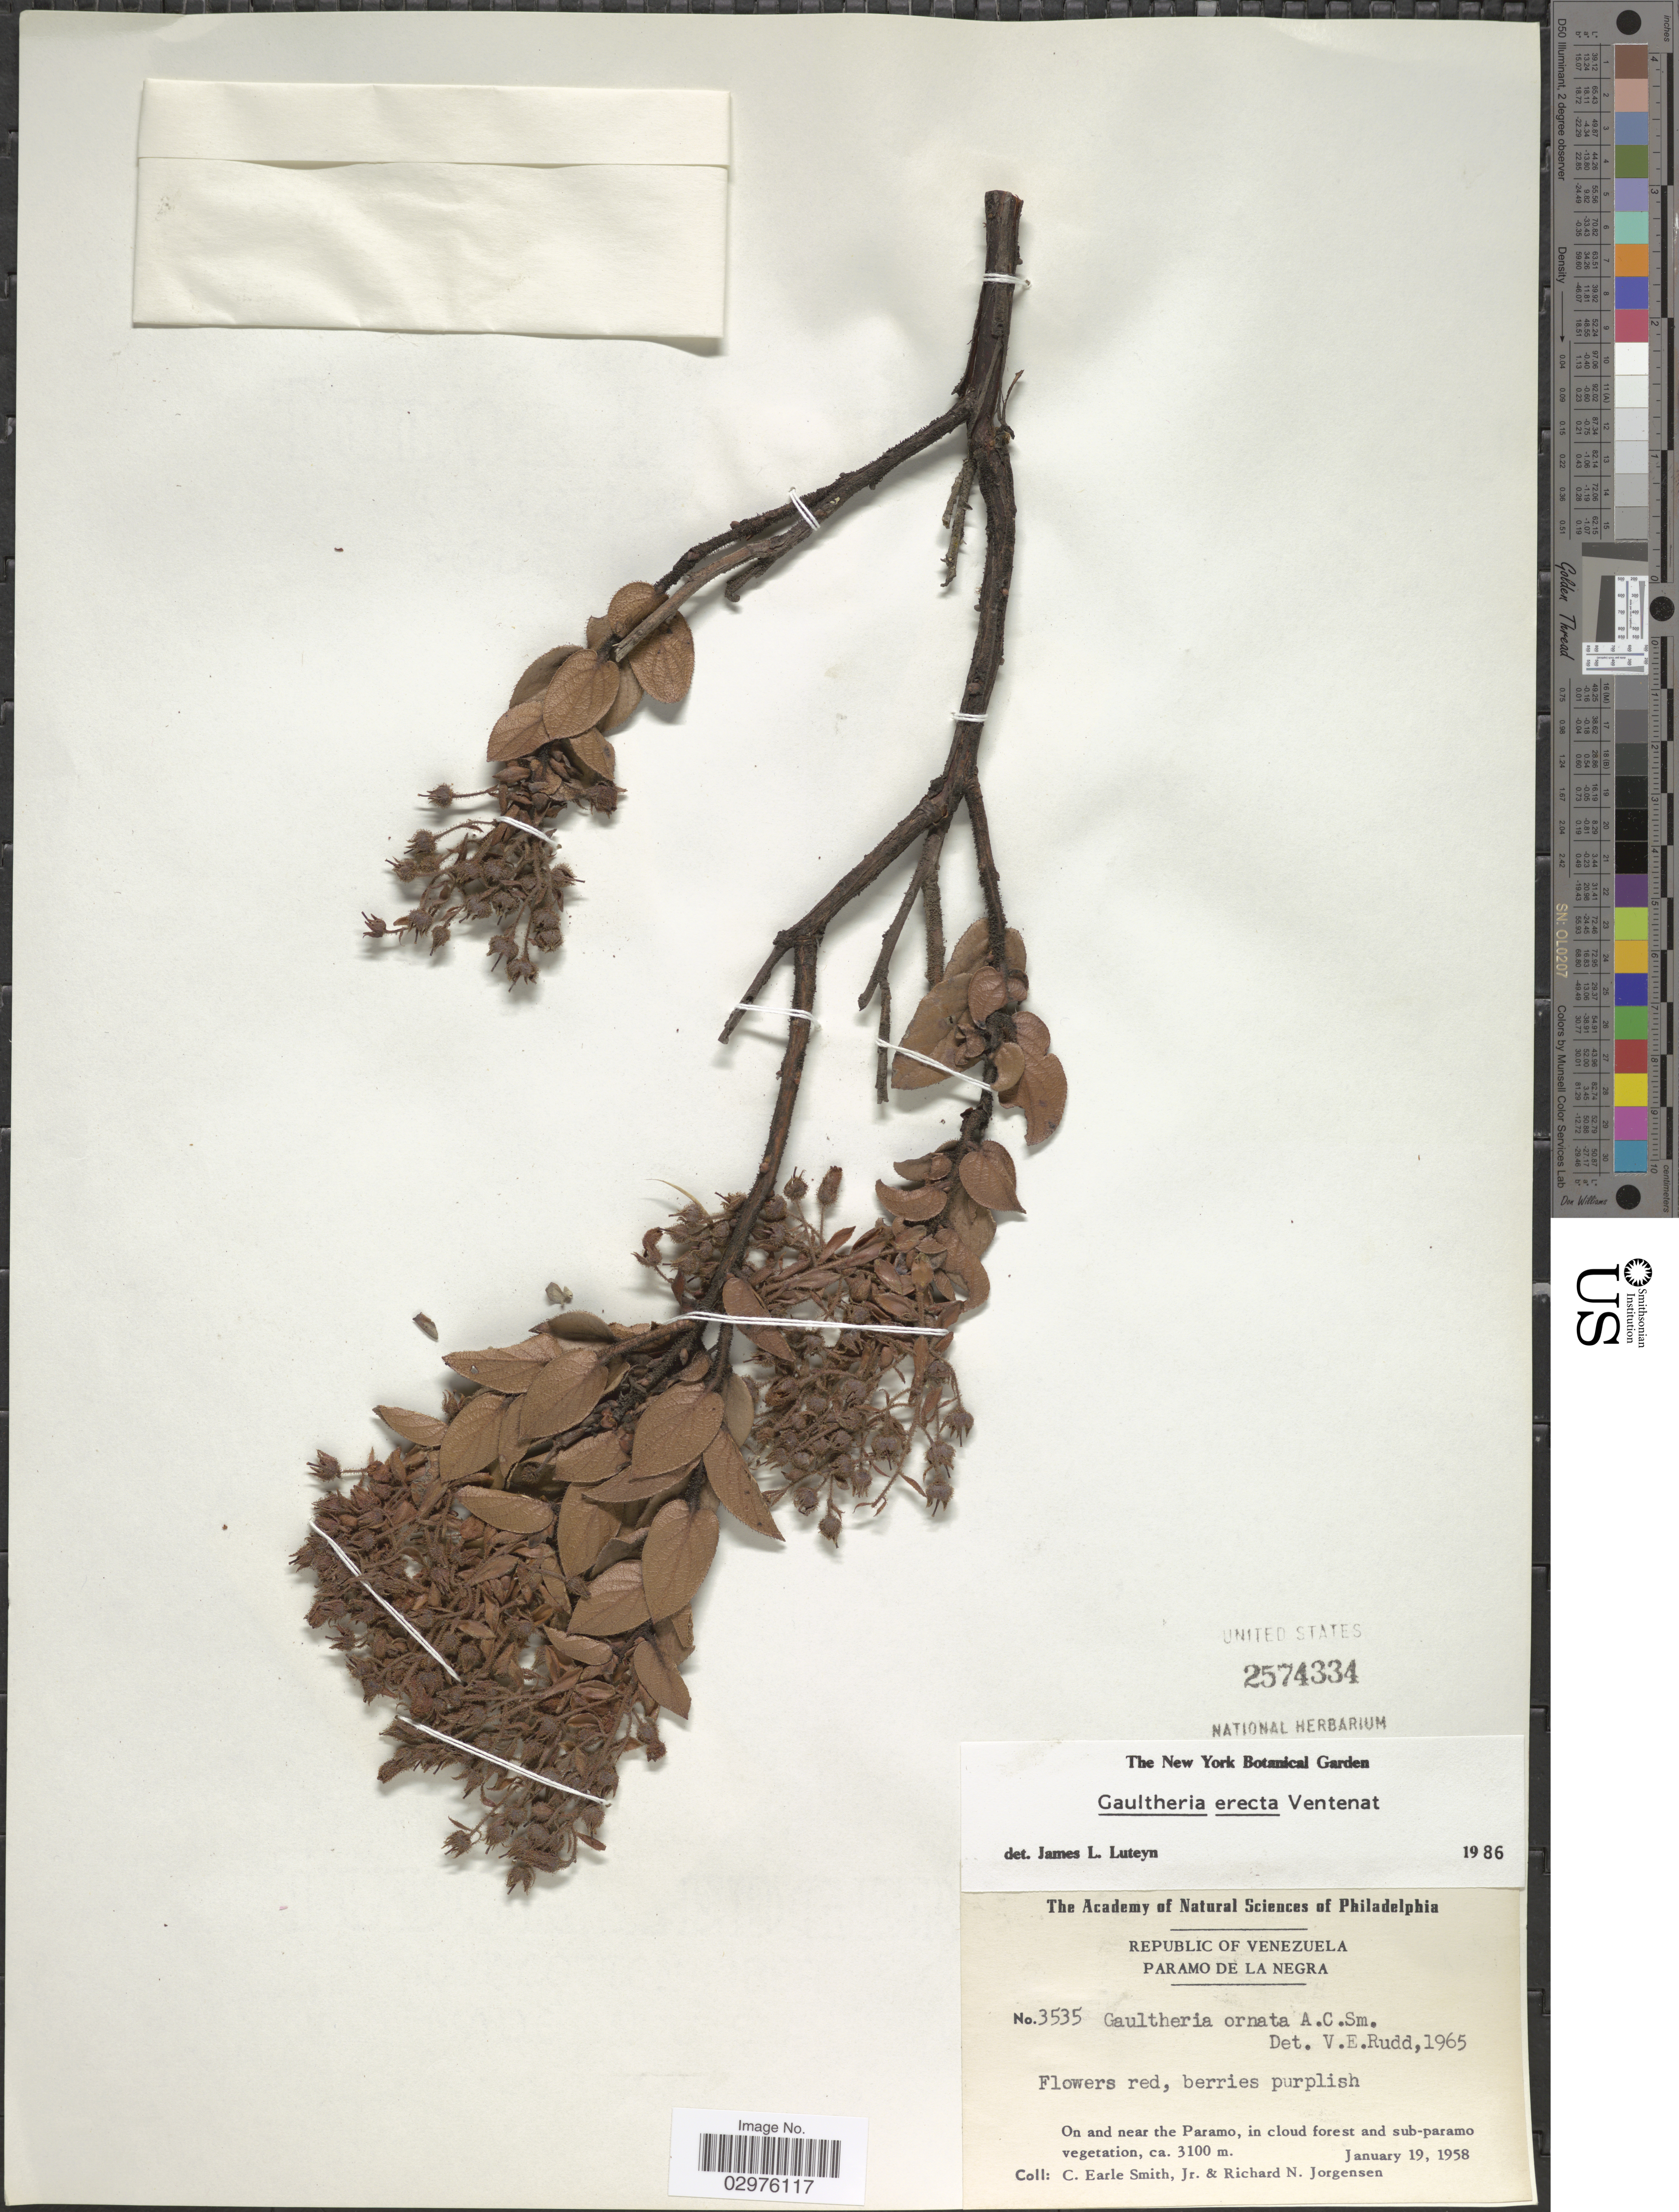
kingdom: Plantae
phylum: Tracheophyta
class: Magnoliopsida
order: Ericales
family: Ericaceae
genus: Gaultheria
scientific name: Gaultheria erecta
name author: Vent.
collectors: C. E. Smith Jr. & R. N. Jørgensen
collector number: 3535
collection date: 1958-01-19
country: Venezuela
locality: Republic of Venezuela. Paramo de la Negra. On and near the Paramo, in cloud forest and sub-paramo vegetation.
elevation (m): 3100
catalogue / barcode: US 2574334